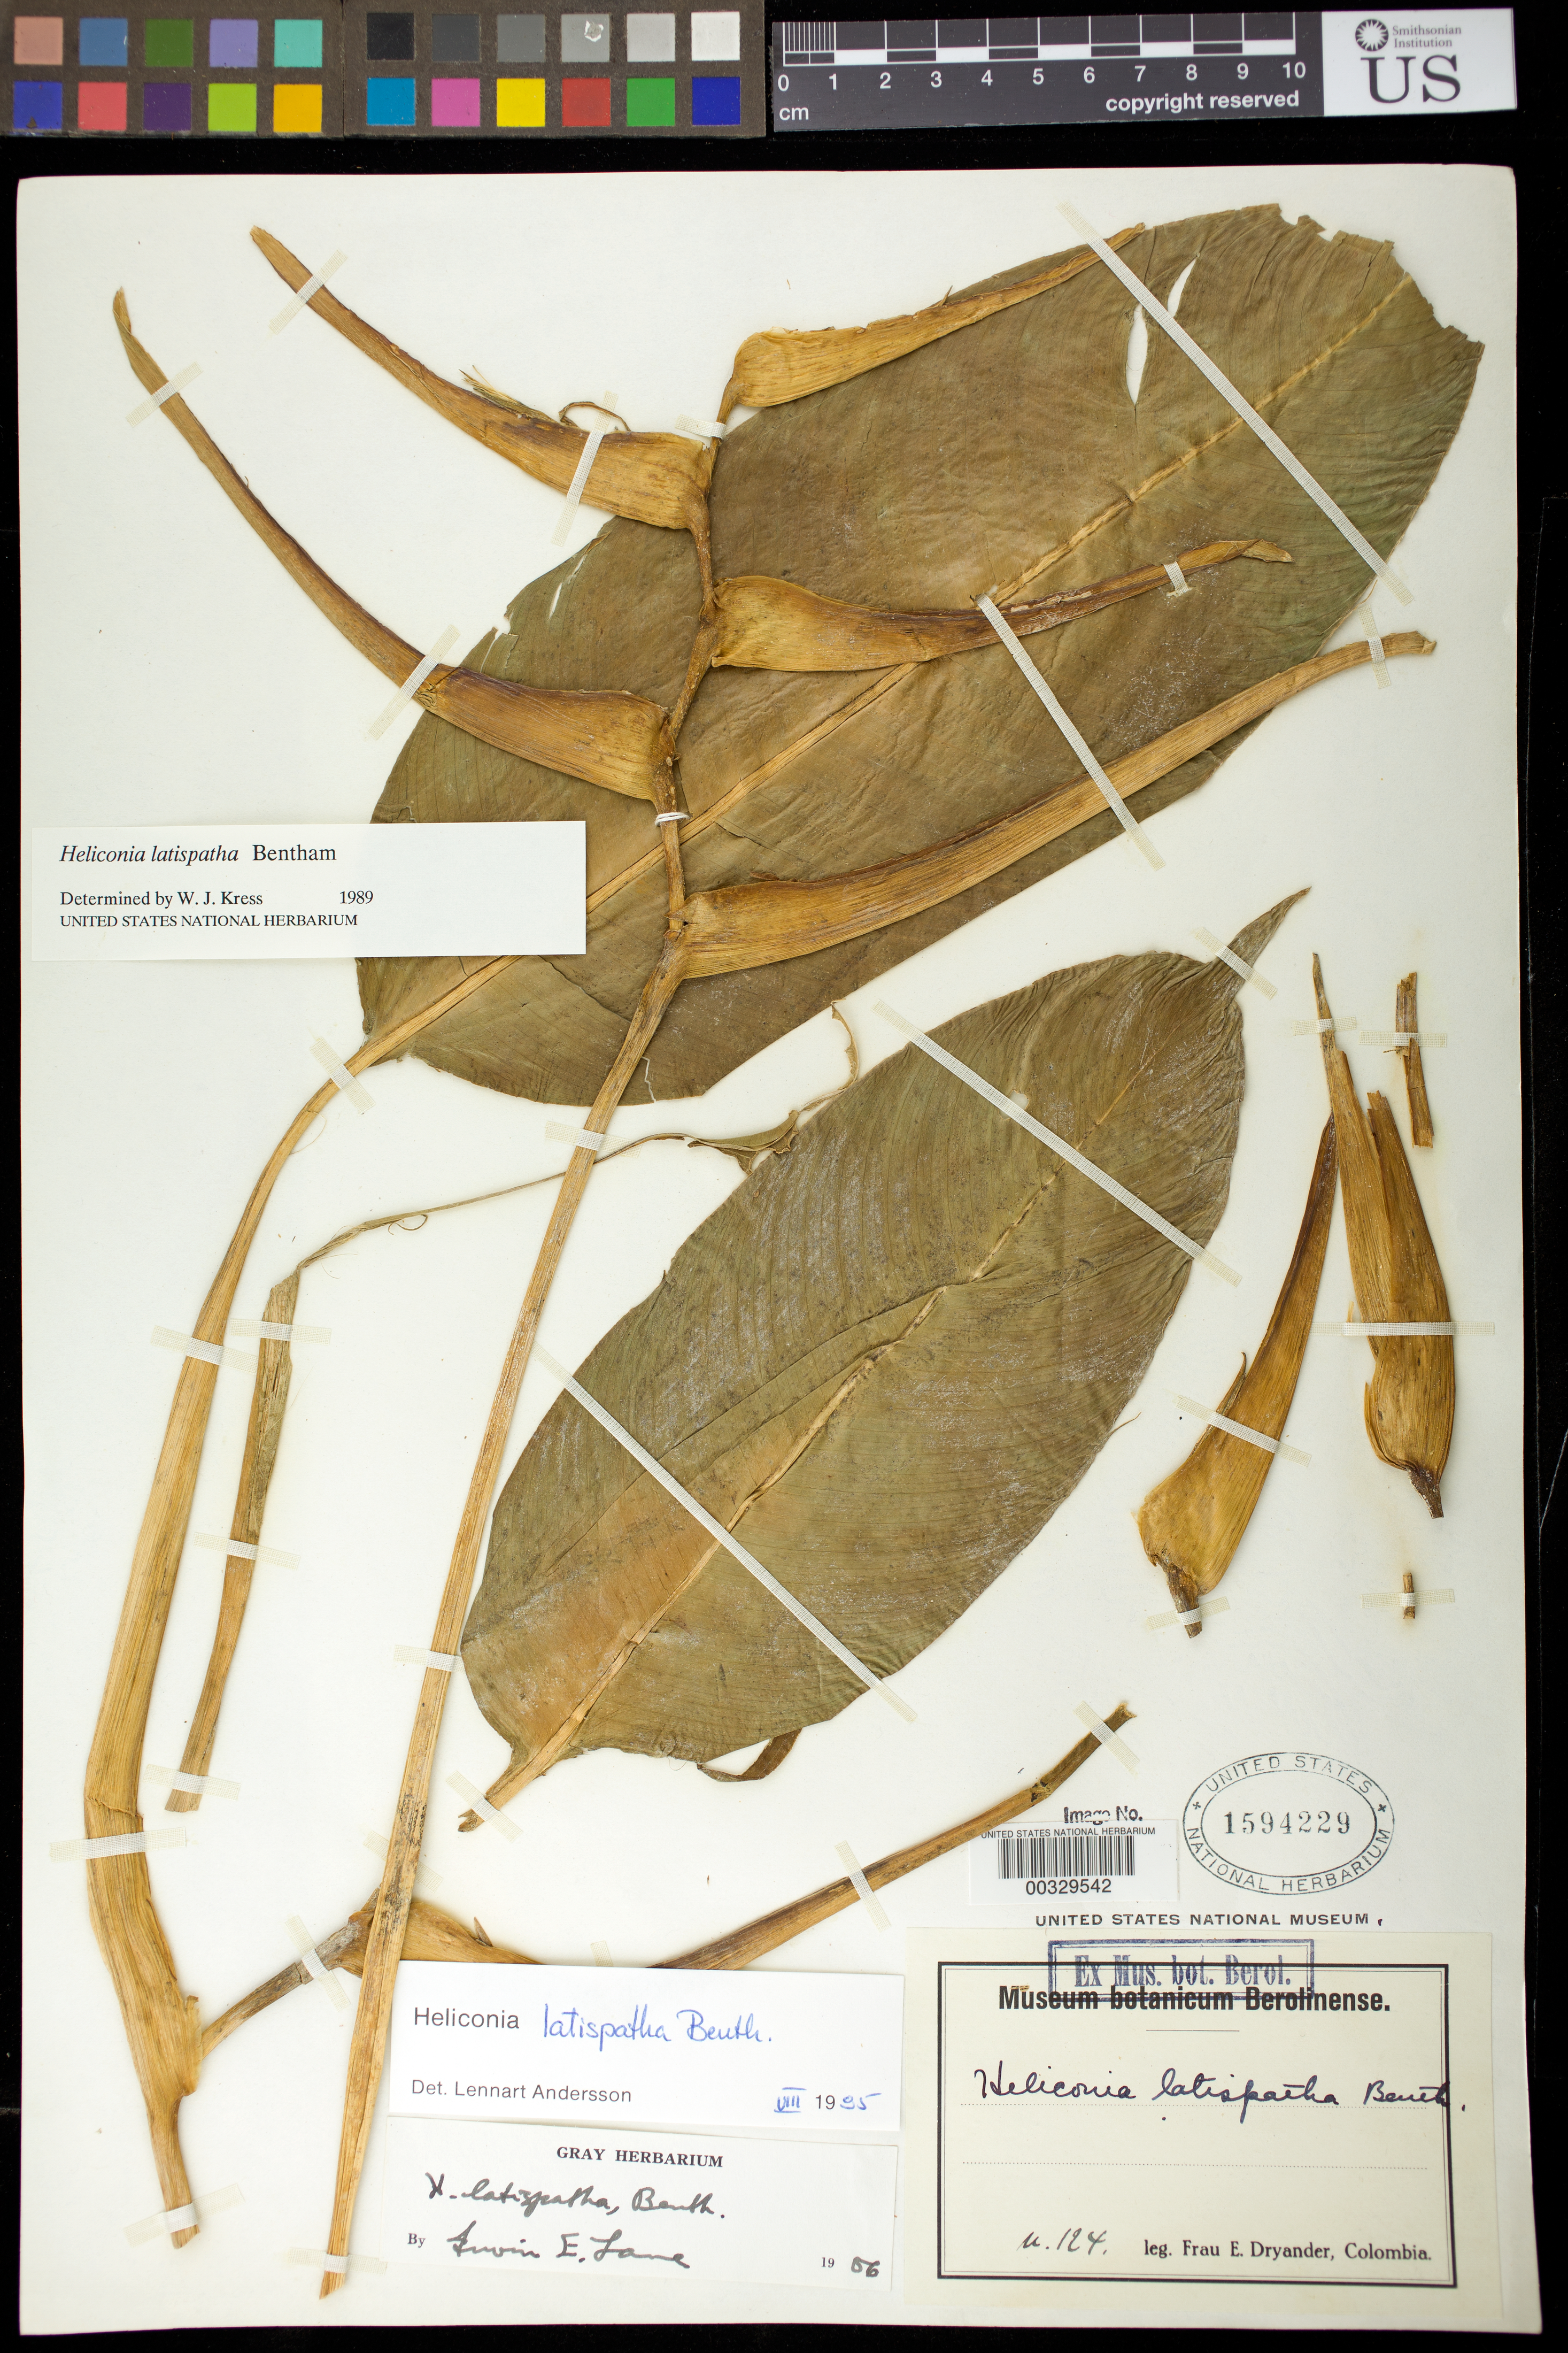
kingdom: Plantae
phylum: Tracheophyta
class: Liliopsida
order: Zingiberales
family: Heliconiaceae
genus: Heliconia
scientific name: Heliconia latispatha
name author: Benth.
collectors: E. I. Dryander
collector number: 124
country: Colombia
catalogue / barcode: US 1594229